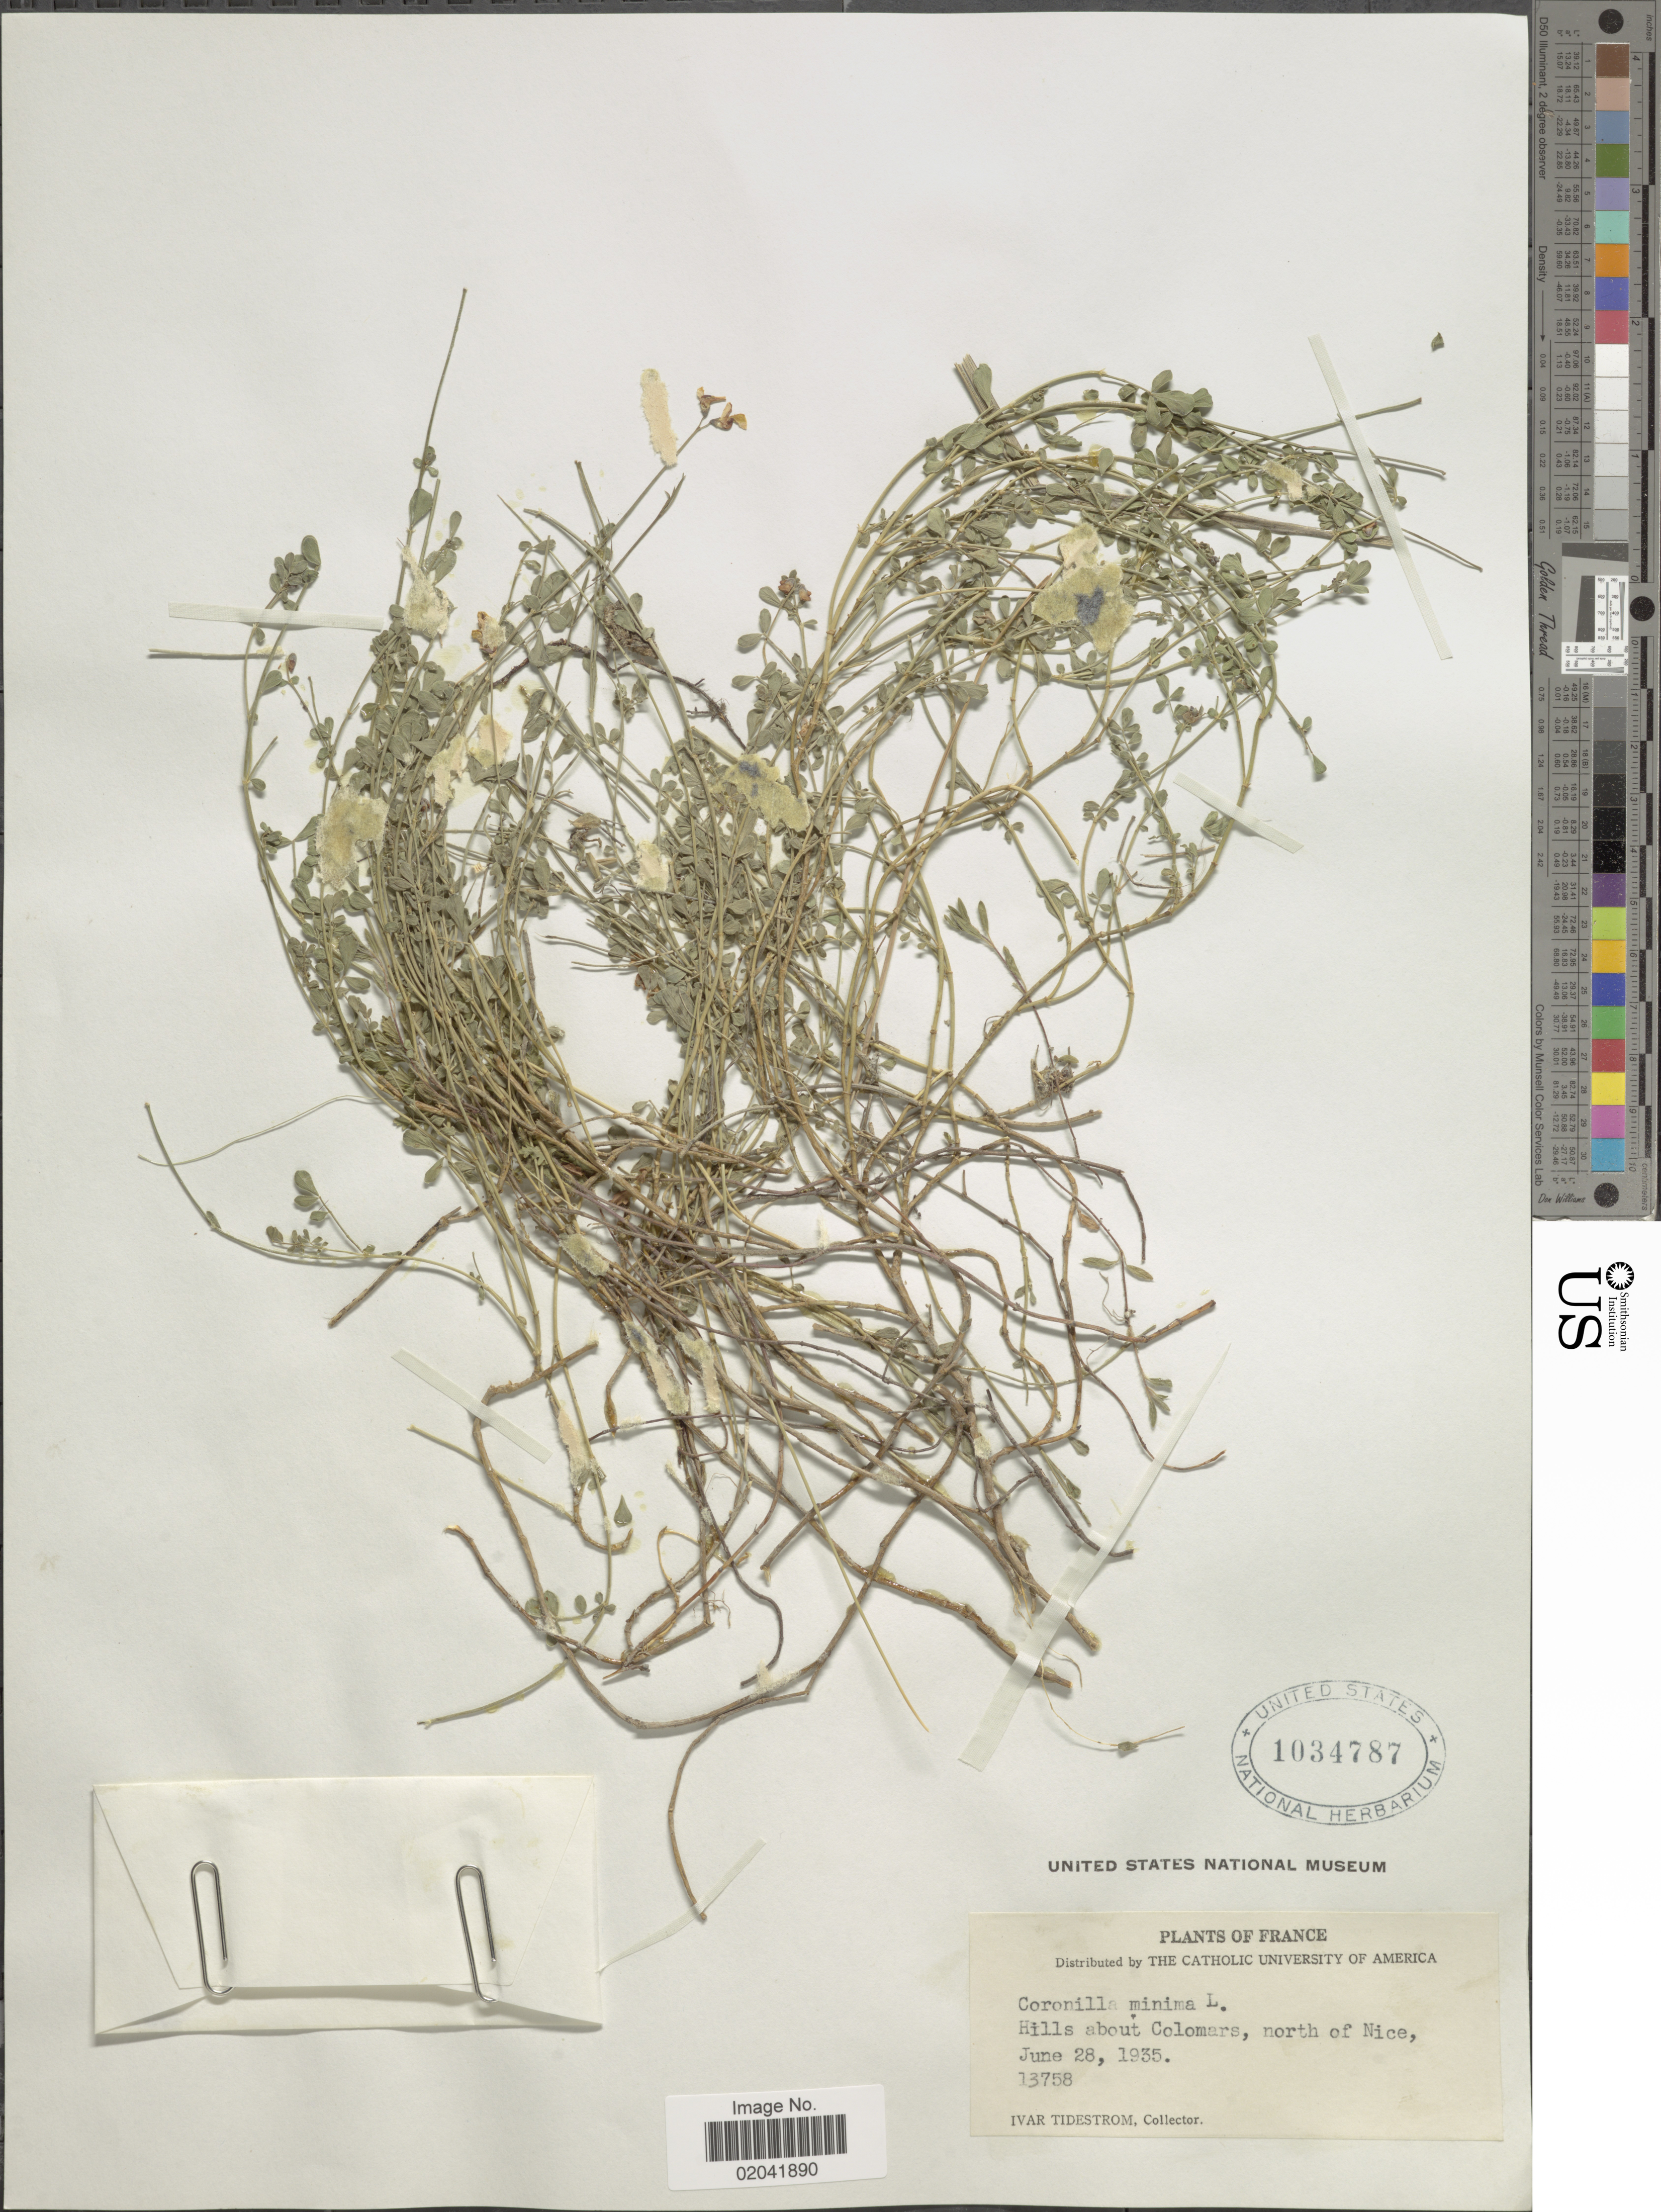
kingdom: Plantae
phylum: Tracheophyta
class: Magnoliopsida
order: Fabales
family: Fabaceae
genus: Coronilla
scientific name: Coronilla minima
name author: L.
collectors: I. F. Tidestrom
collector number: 13758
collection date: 1935-06-28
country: France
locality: Hills about Colomars, north of Nice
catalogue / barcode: US 1034787